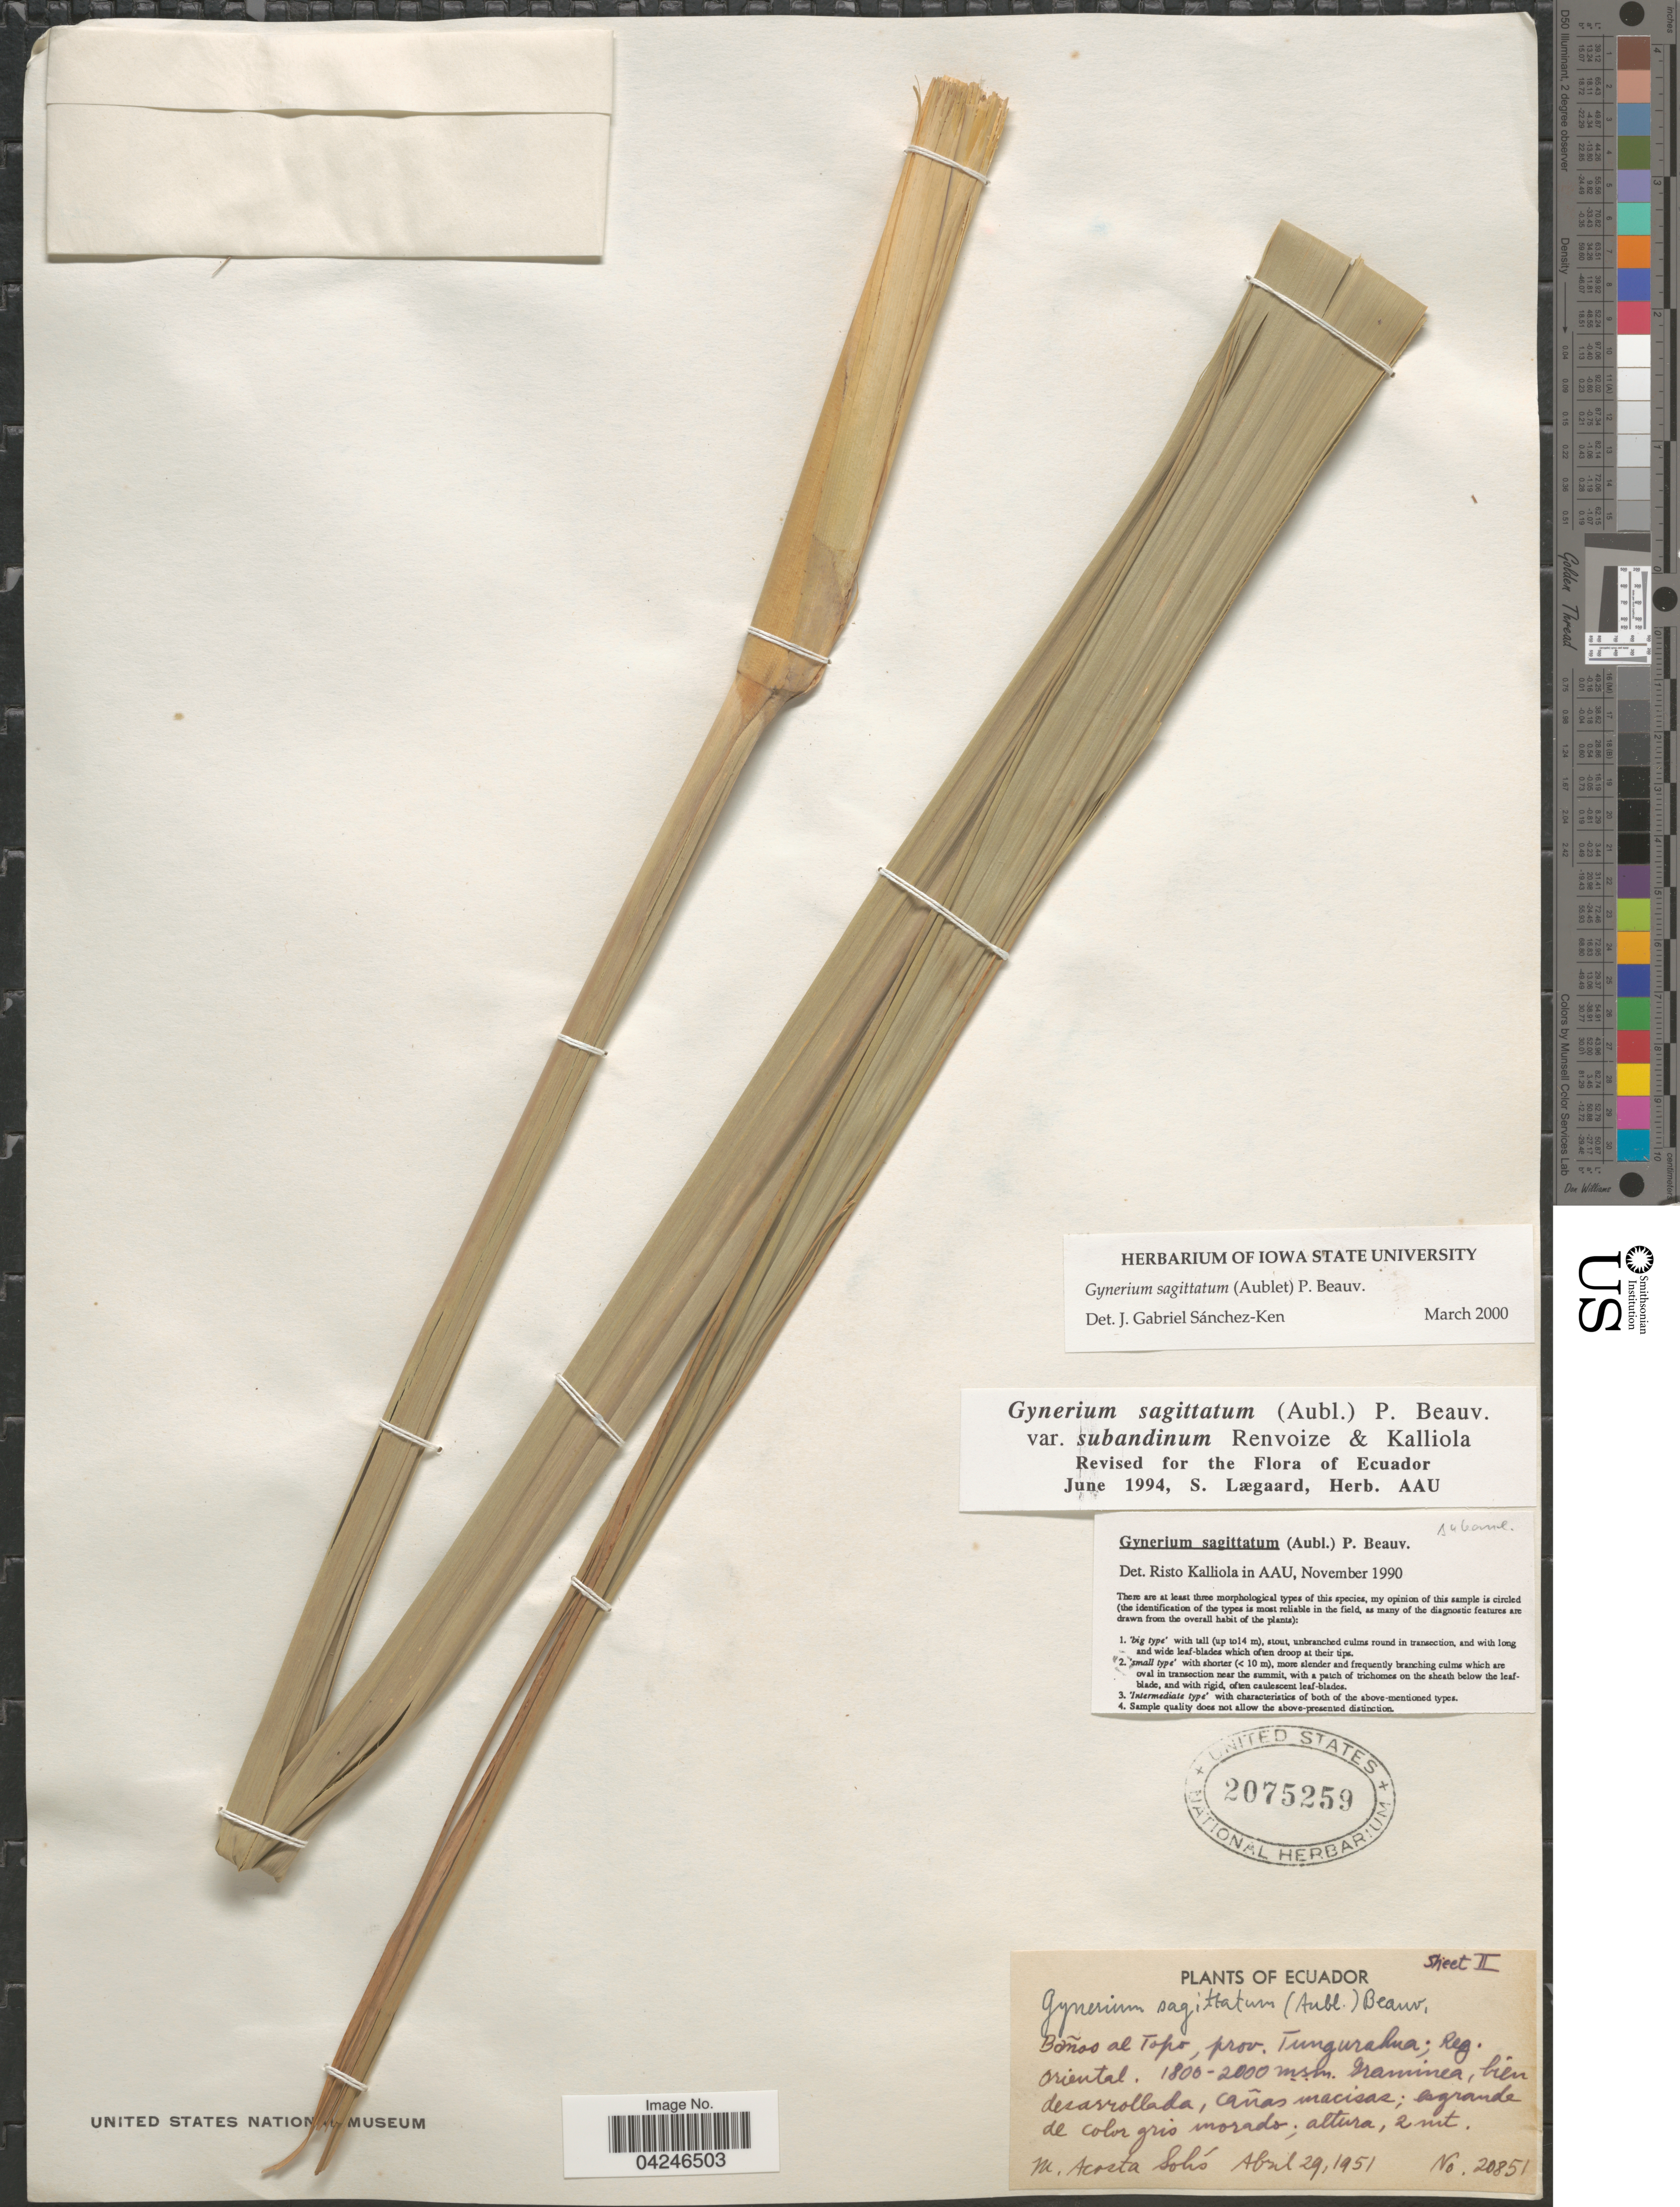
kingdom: Plantae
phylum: Tracheophyta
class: Liliopsida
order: Poales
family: Poaceae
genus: Gynerium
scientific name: Gynerium sagittatum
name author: (Aubl.) P. Beauv.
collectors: M. Acosta Solis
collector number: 20851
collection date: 1951-04-29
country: Ecuador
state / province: Tungurahua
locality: Baños al Topo; Reg. Oriental.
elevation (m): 1800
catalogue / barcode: US 2075259